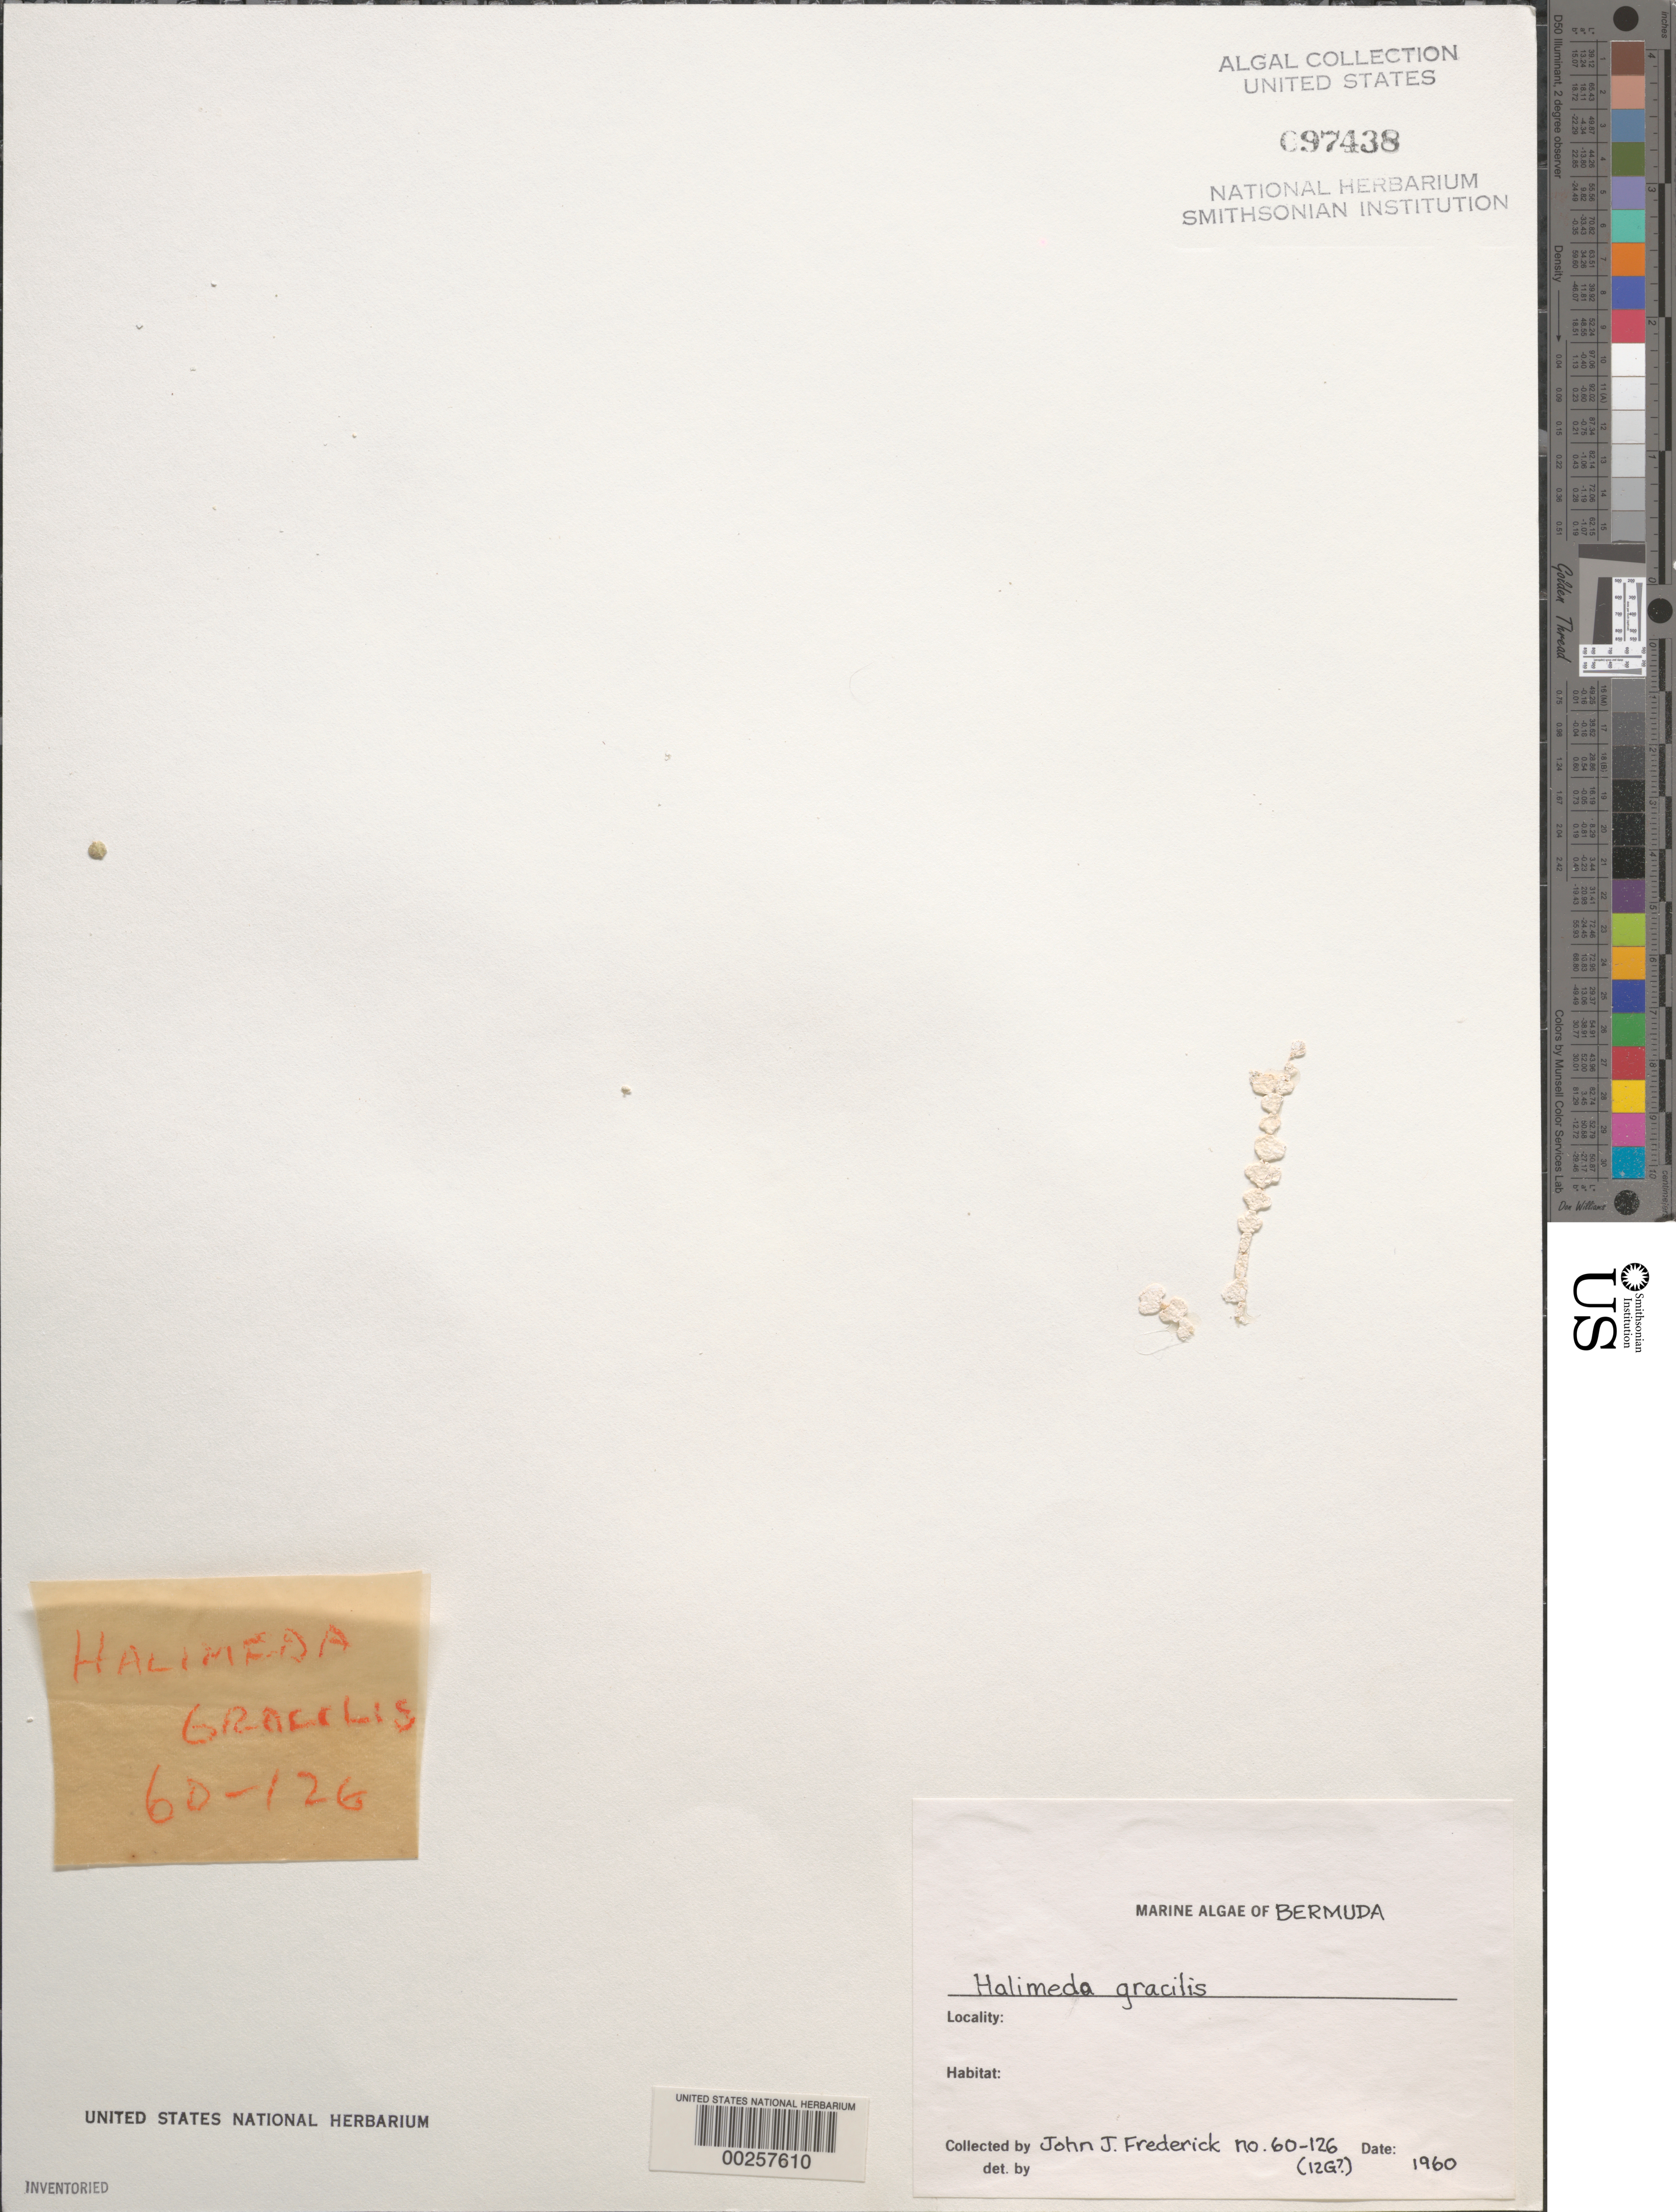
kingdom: Plantae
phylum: Chlorophyta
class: Ulvophyceae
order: Bryopsidales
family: Halimedaceae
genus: Halimeda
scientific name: Halimeda gracilis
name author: Harv. ex J. Agardh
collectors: J. Frederick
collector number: JJF 60-126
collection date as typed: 1960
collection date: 1960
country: Bermuda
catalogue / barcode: US 97438